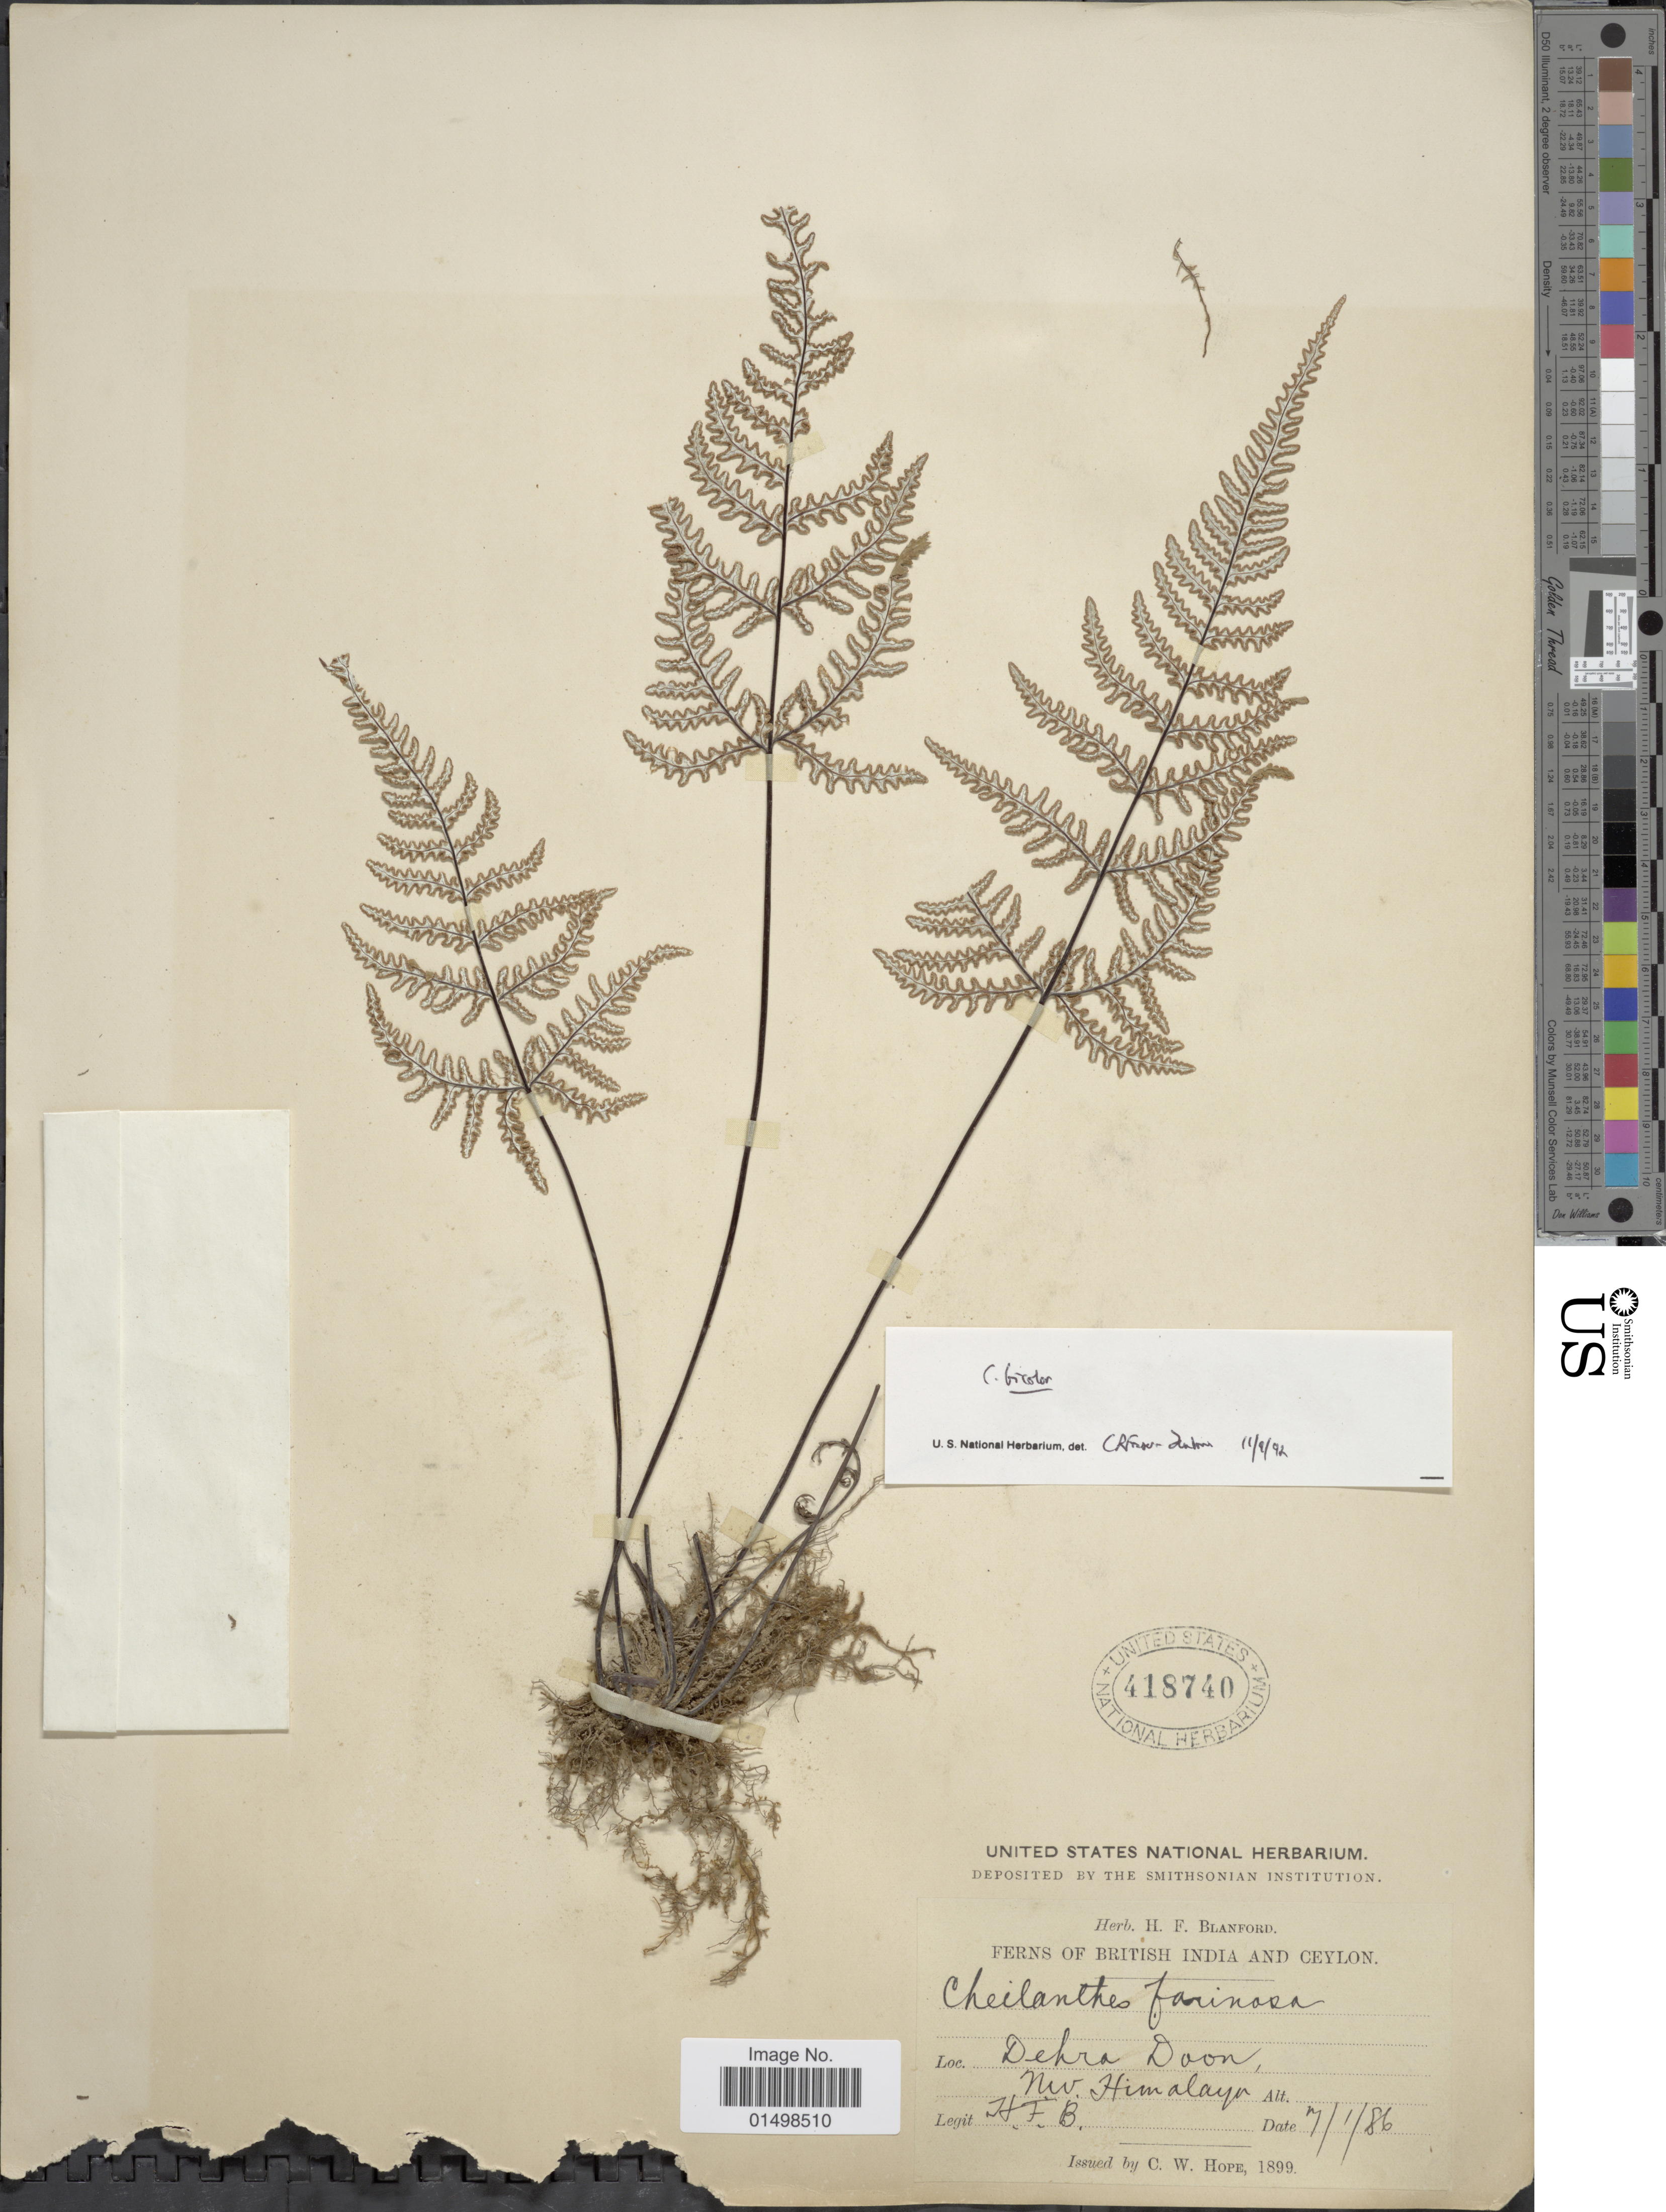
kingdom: Plantae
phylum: Tracheophyta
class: Polypodiopsida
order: Polypodiales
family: Pteridaceae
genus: Aleuritopteris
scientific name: Aleuritopteris farinosa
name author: (Forssk.) Fée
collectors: H. Blanford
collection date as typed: Transcribed d/m/y: 7/1/86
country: India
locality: Ferns of British India and Ceylon. Dehra Doon, Nw. Himalaya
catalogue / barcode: US 418740